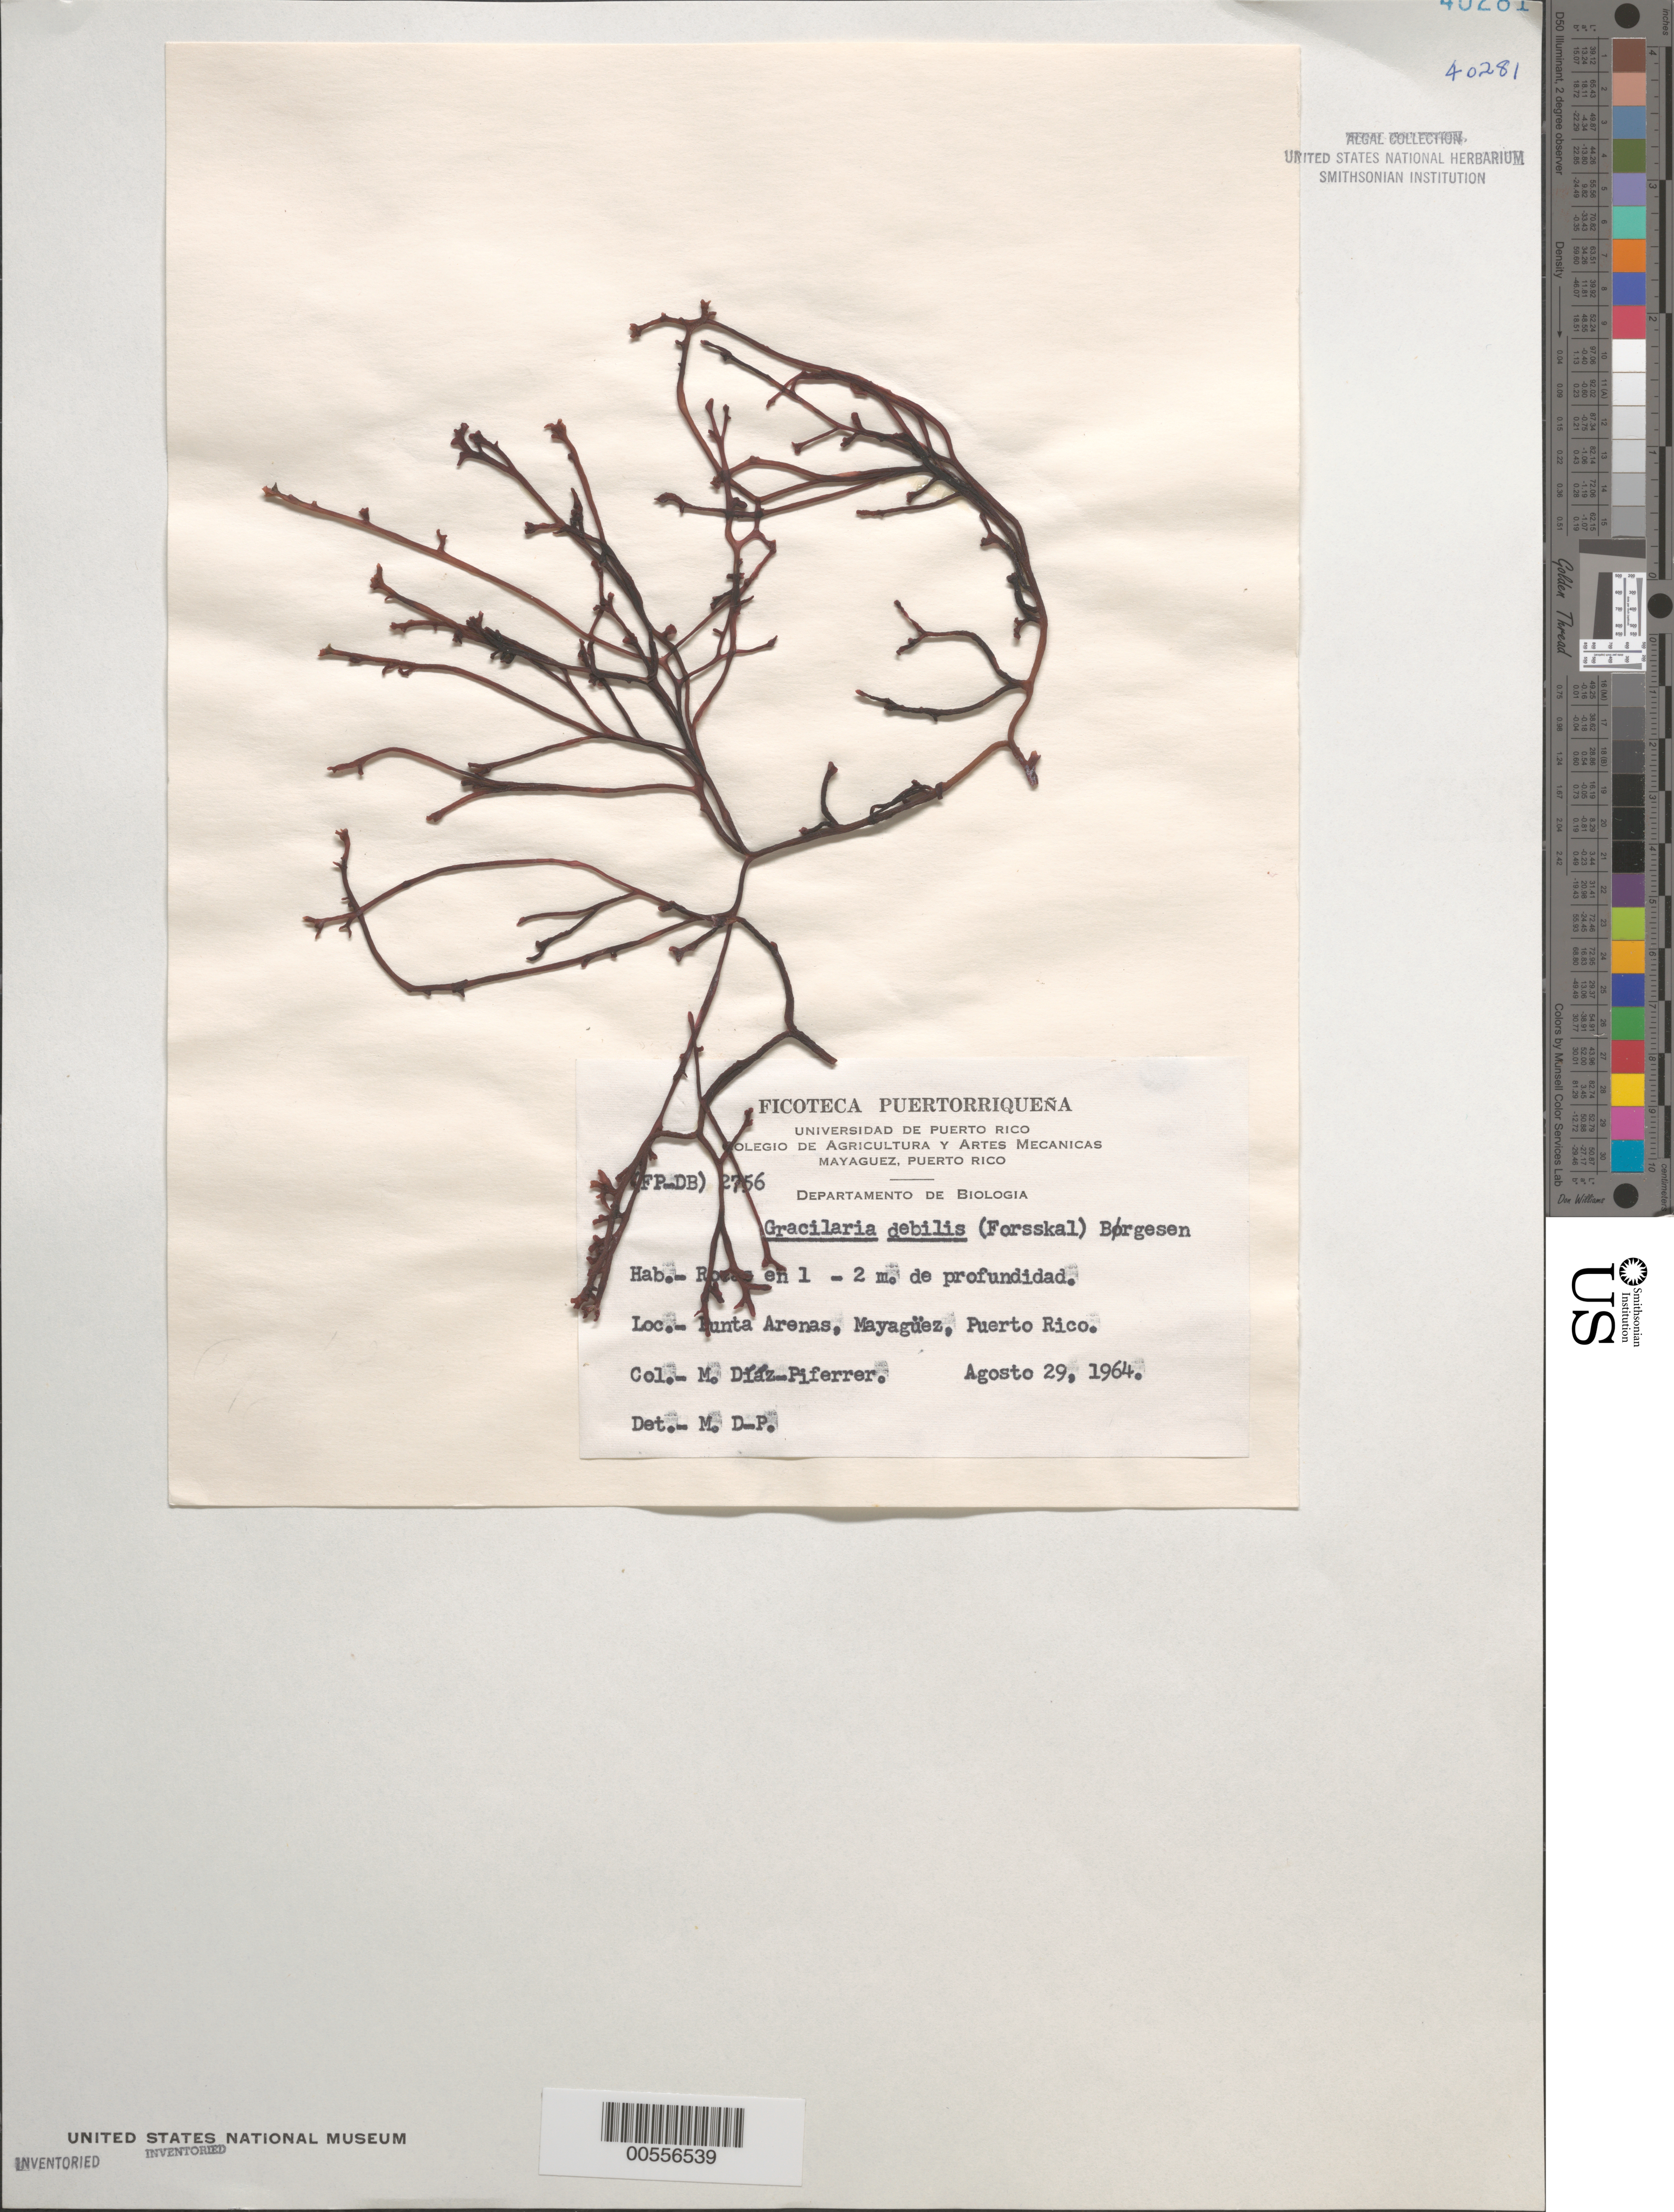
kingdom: Plantae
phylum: Rhodophyta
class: Florideophyceae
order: Gracilariales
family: Gracilariaceae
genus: Gracilaria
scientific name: Gracilaria debilis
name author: (Forssk.) Børgesen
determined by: Diaz-Piferrer, M.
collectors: M. Diaz-Piferrer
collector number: (fp-db) 2756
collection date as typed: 29 Aug 1964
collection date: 1964-08-29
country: Puerto Rico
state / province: Mayaguez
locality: Punta Arenas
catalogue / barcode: US 40281